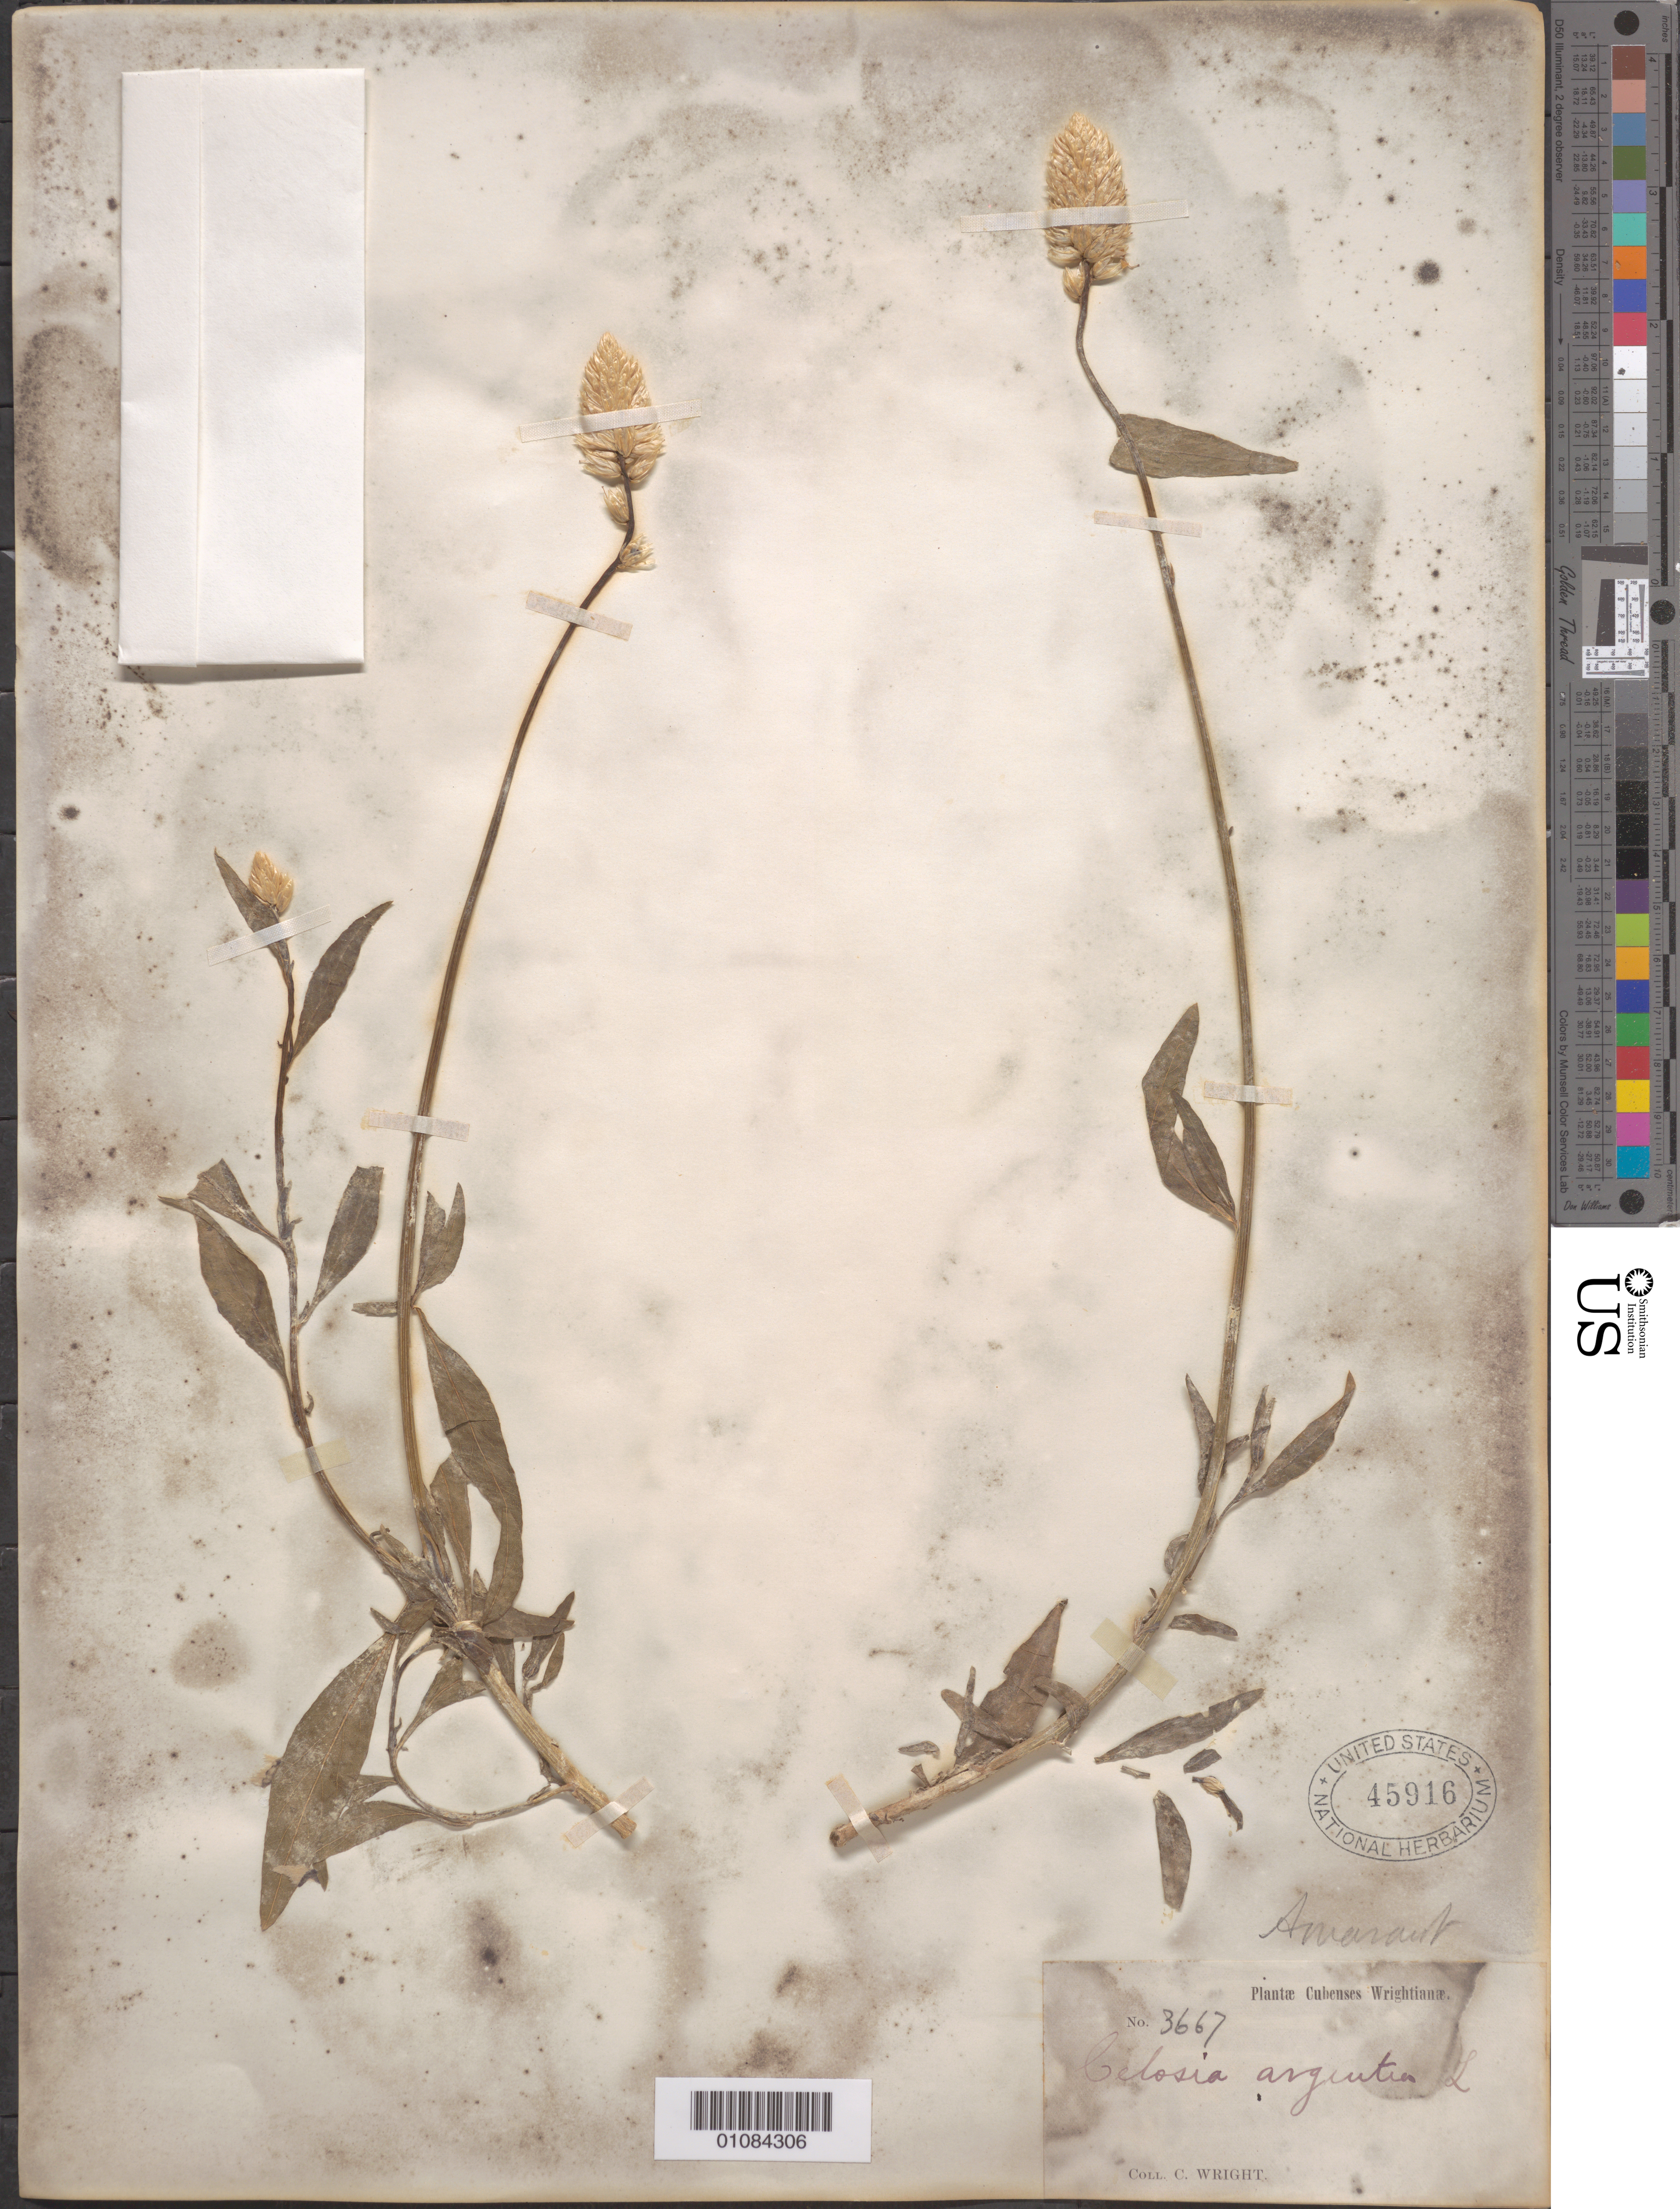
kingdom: Plantae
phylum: Tracheophyta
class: Magnoliopsida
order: Caryophyllales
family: Amaranthaceae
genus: Celosia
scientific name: Celosia argentea var. argentea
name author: L.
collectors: C. Wright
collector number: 3667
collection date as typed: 1800 to 1899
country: Cuba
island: Cuba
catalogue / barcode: US 45916